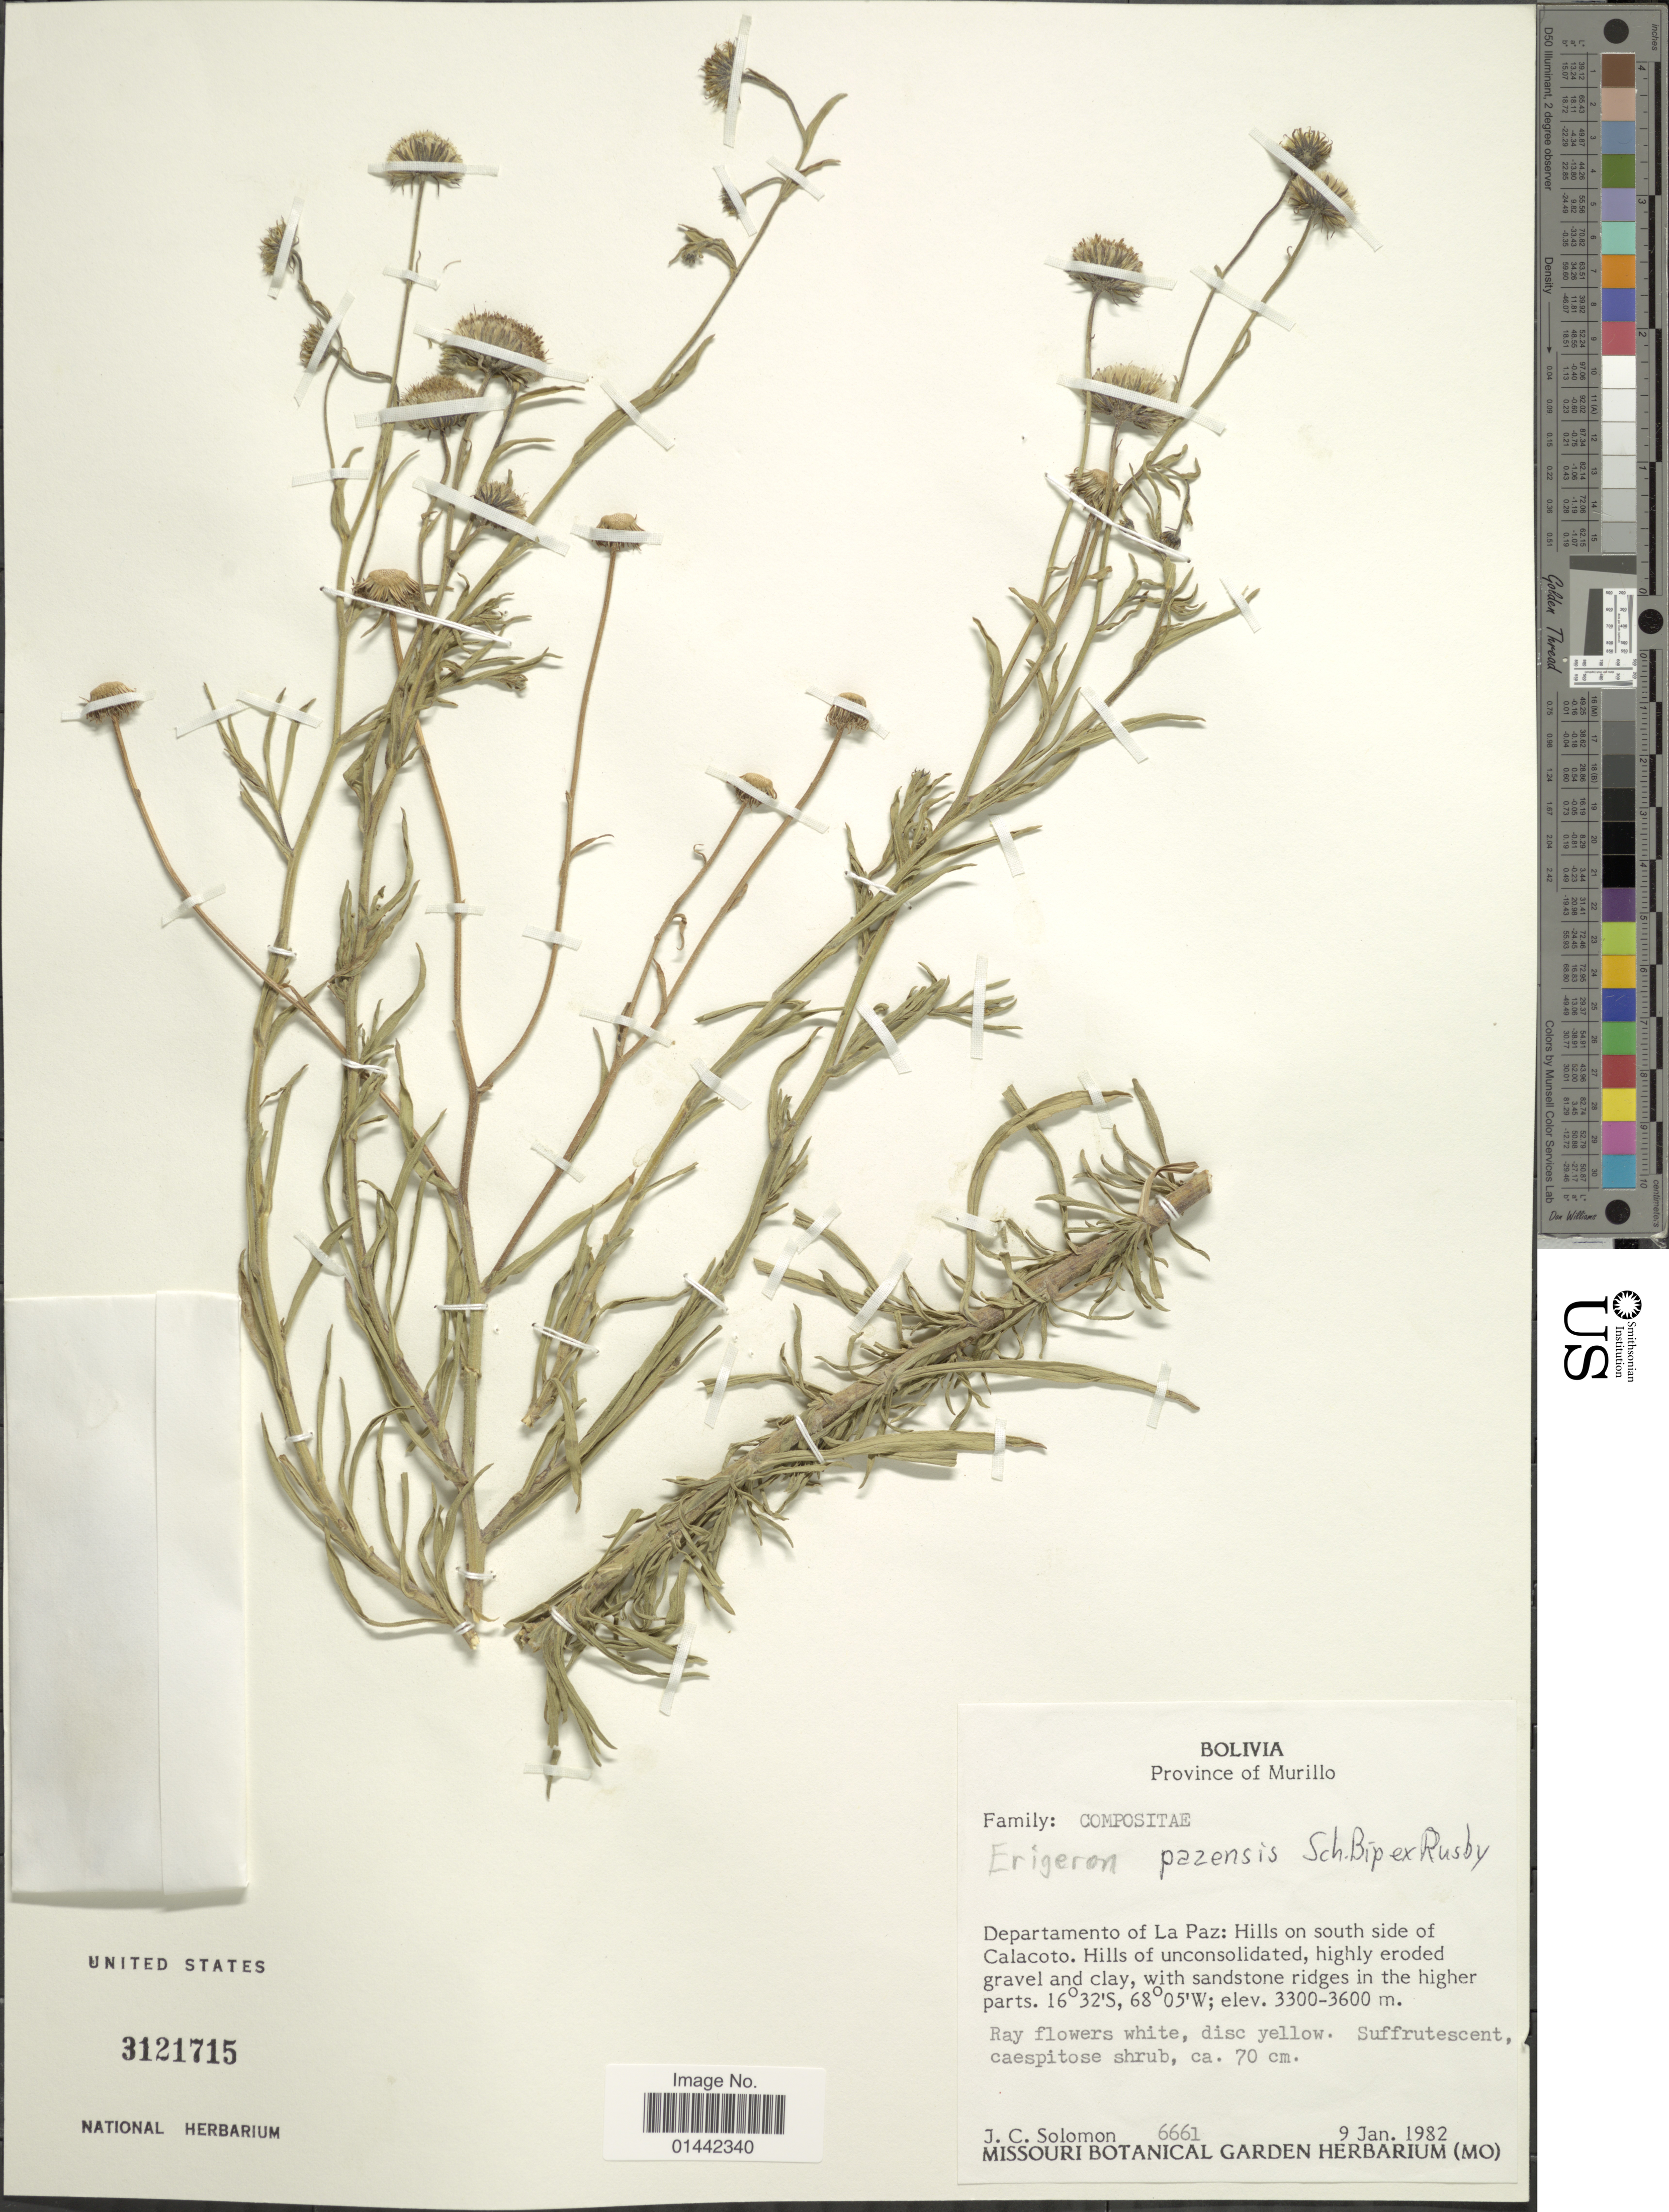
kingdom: Plantae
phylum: Tracheophyta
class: Magnoliopsida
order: Asterales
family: Asteraceae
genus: Erigeron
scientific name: Erigeron pazensis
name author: Sch. Bip. ex Rusby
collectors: J. C. Solomon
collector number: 6661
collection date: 1982-01-09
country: Bolivia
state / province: La Paz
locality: Province of Murillo: hills on south side of calacoto, hills of unconsolidated, highlty eroded gravel and clay, with sandstone ridges in the higher parts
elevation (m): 3300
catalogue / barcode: US 3121715